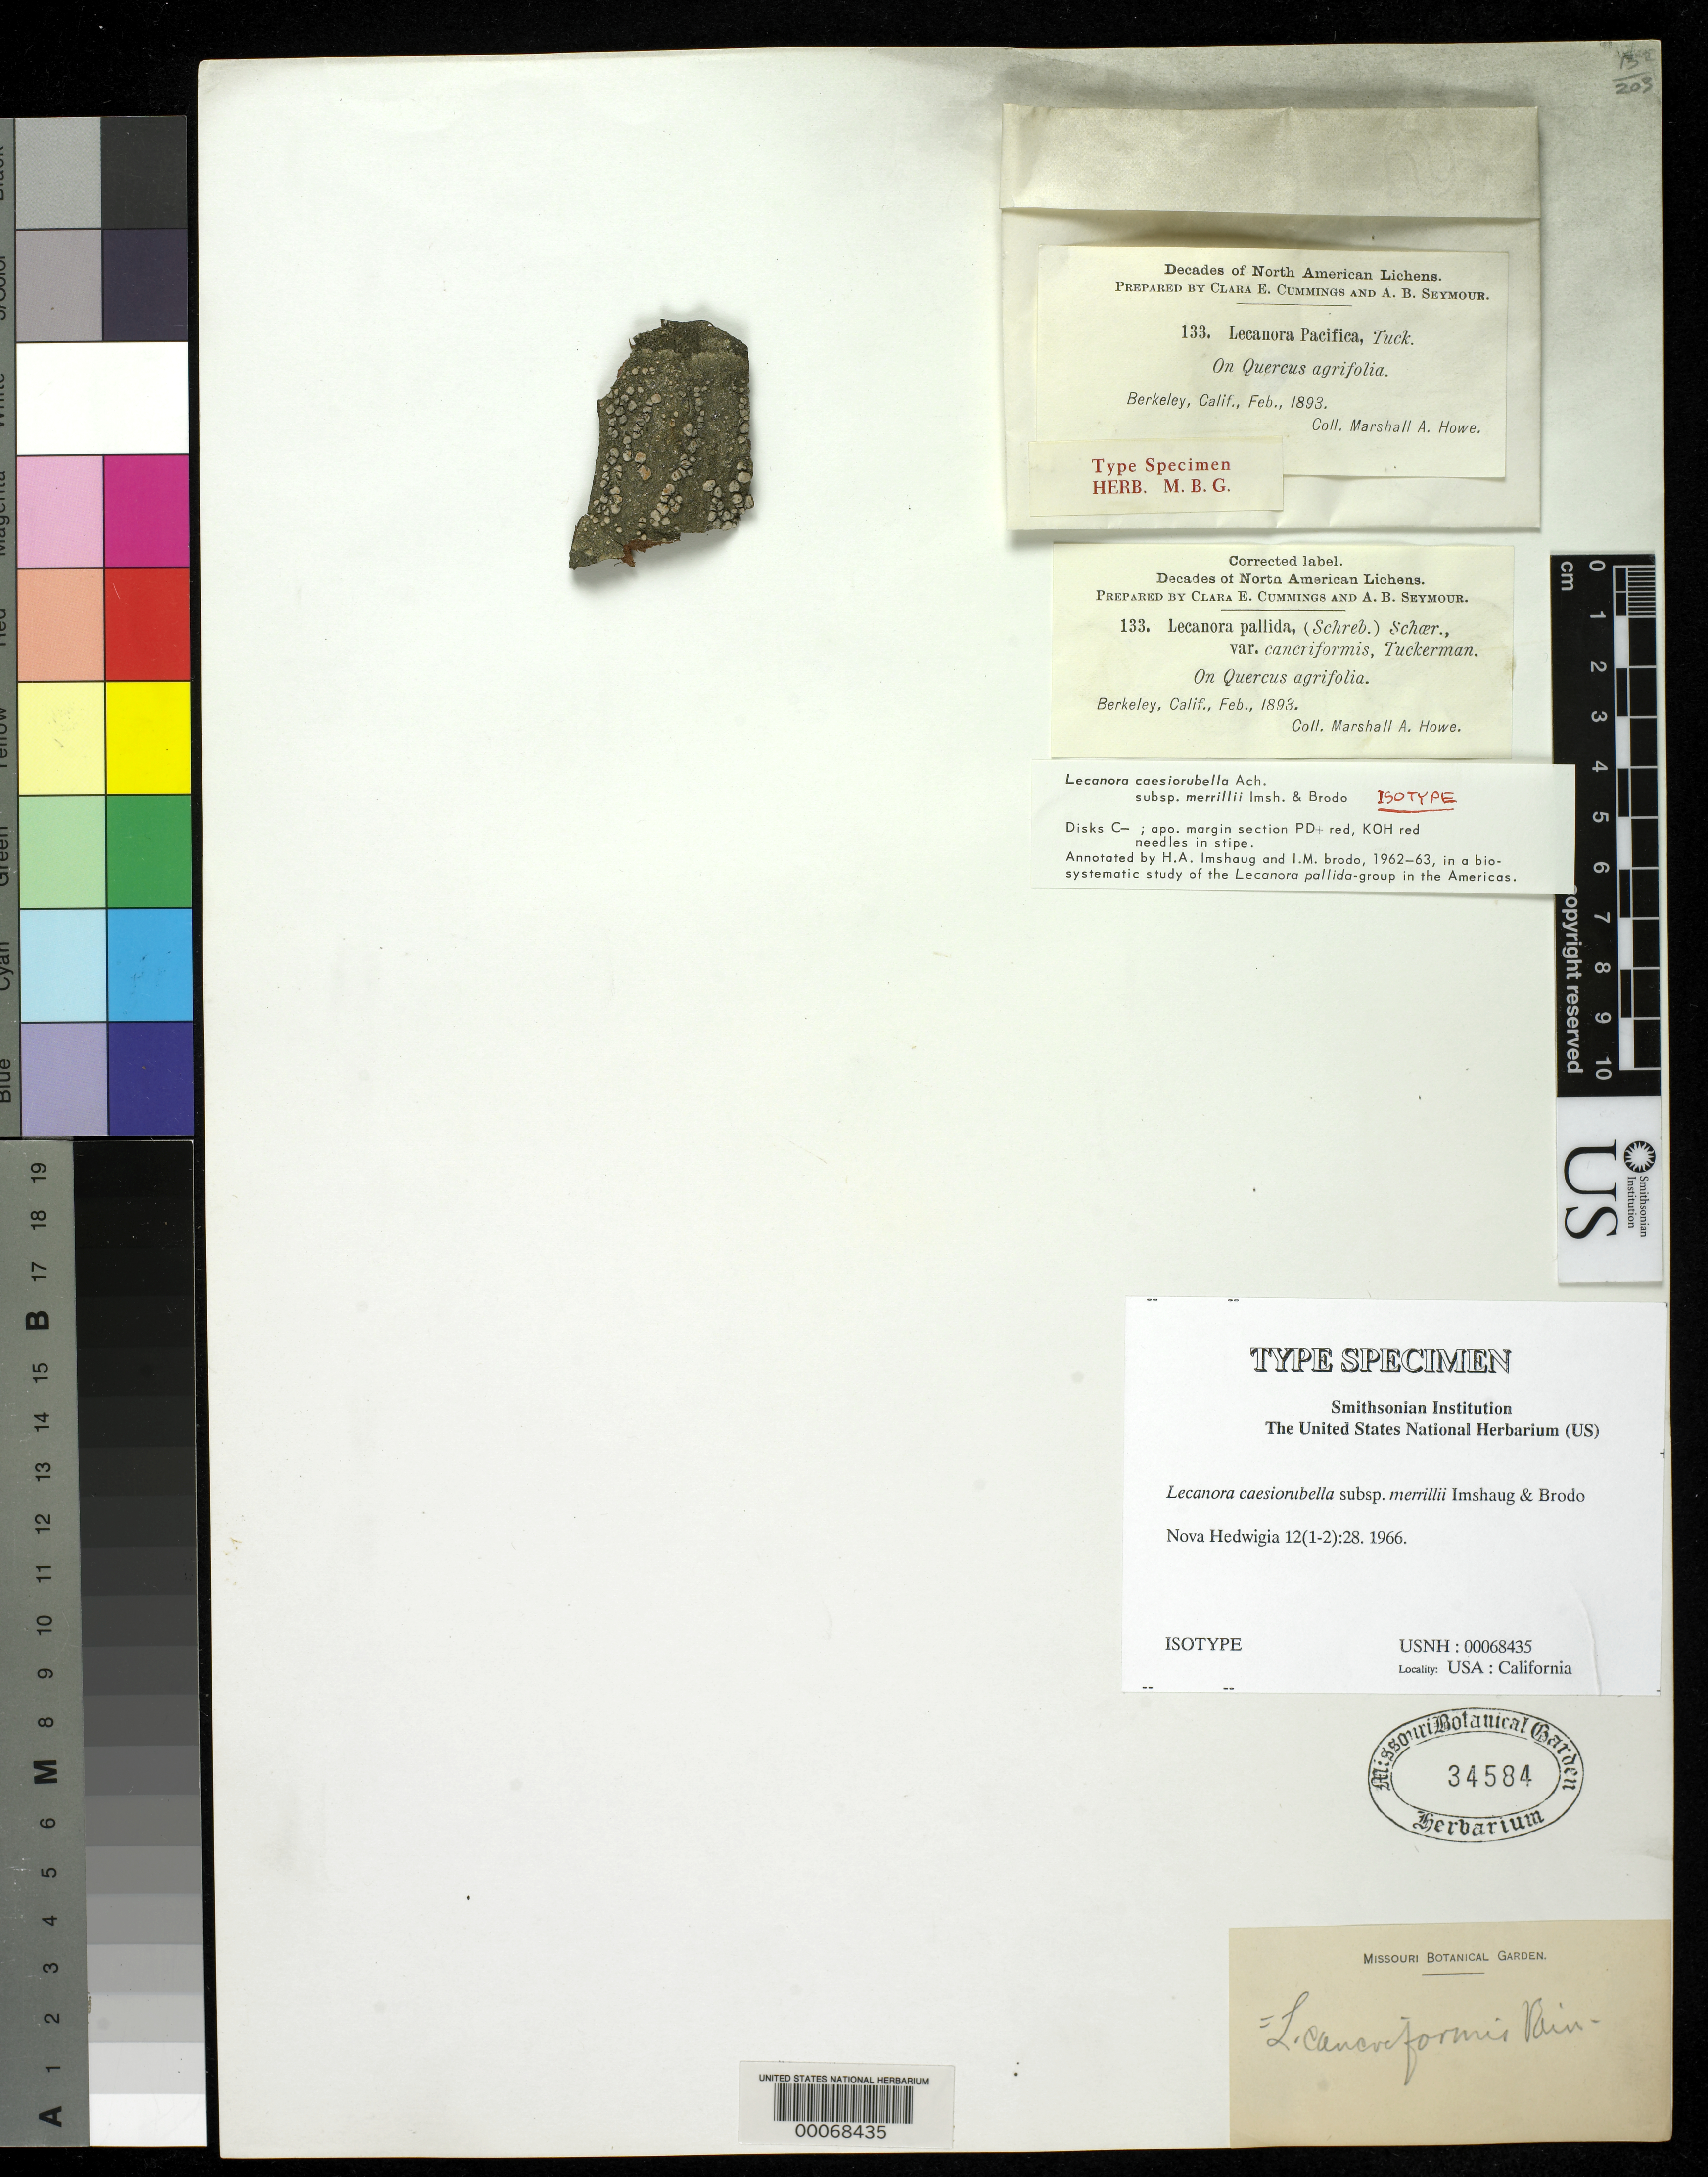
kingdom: Fungi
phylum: Ascomycota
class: Lecanoromycetes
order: Lecanorales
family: Lecanoraceae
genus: Lecanora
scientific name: Lecanora caesiorubella subsp. merrillii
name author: Imshaug & Brodo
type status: Isotype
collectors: M. A. Howe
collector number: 133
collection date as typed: Feb 1893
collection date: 1893-02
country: United States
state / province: California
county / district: Alameda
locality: Berkeley, Marshall.